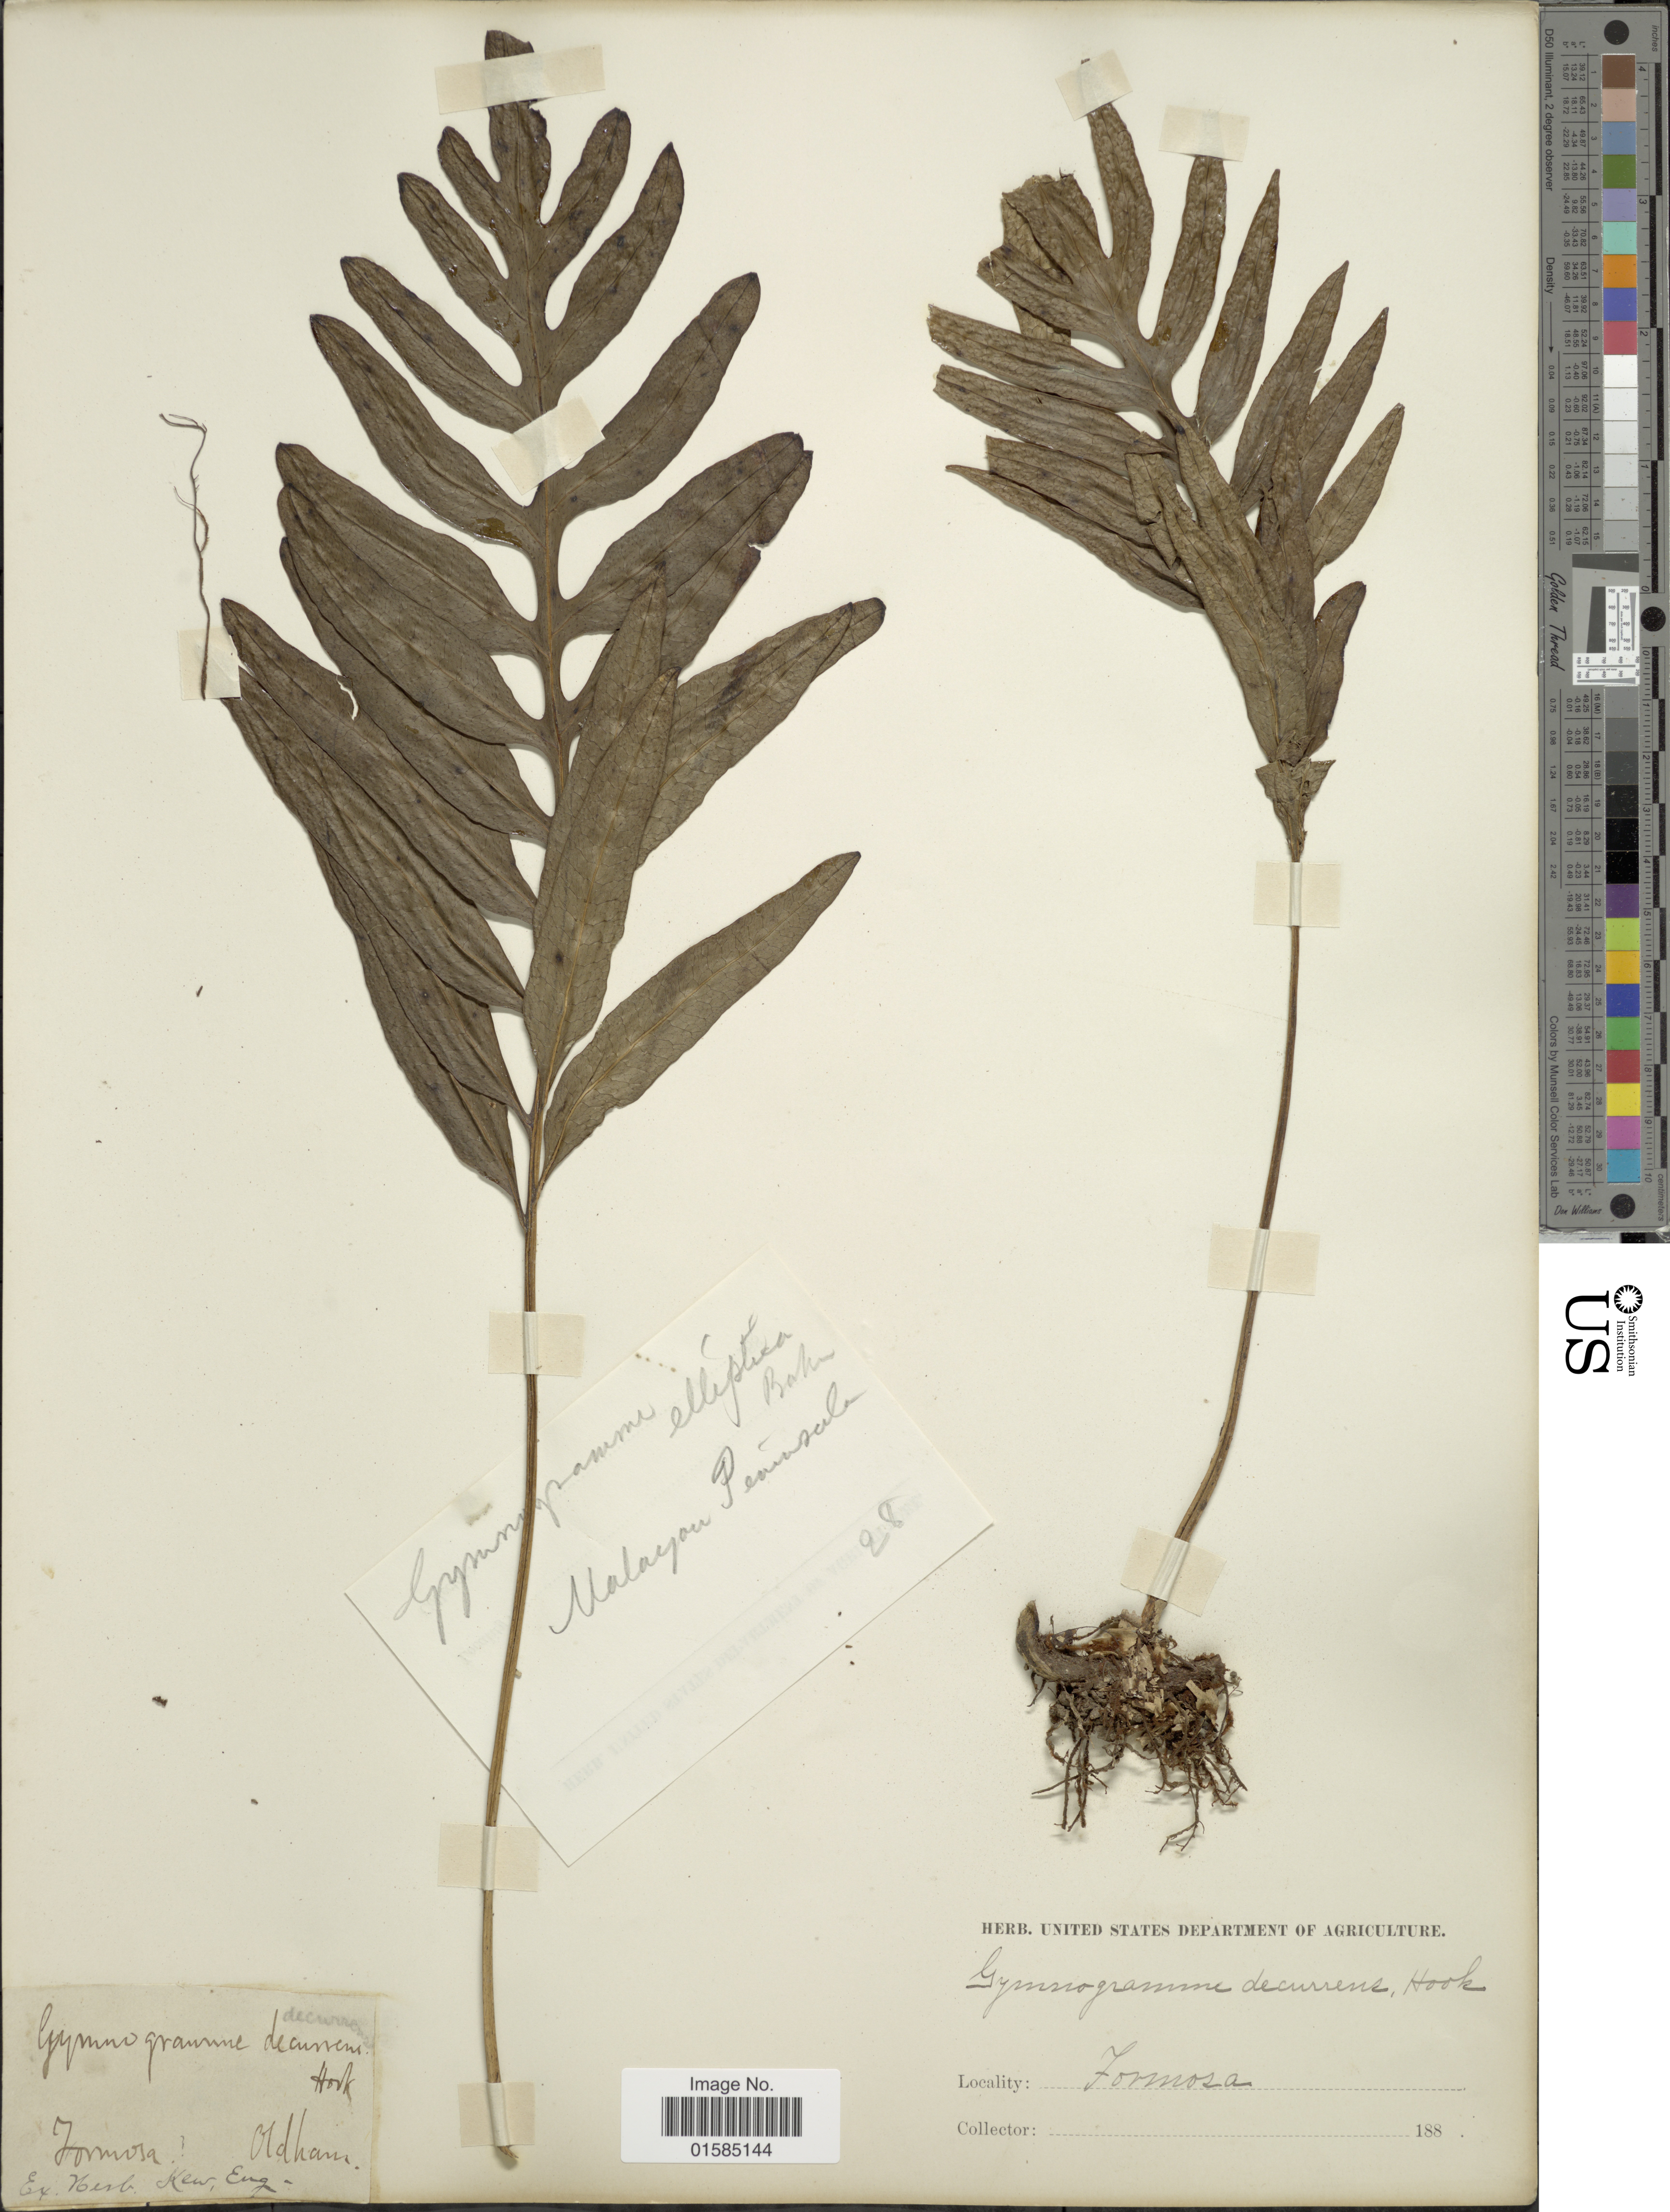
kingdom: Plantae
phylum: Tracheophyta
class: Polypodiopsida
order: Polypodiales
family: Polypodiaceae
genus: Leptochilus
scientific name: Leptochilus ellipticus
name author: (Thunb.) Noot.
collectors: Oldham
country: Taiwan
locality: Formosa: Oldham [interpreted]